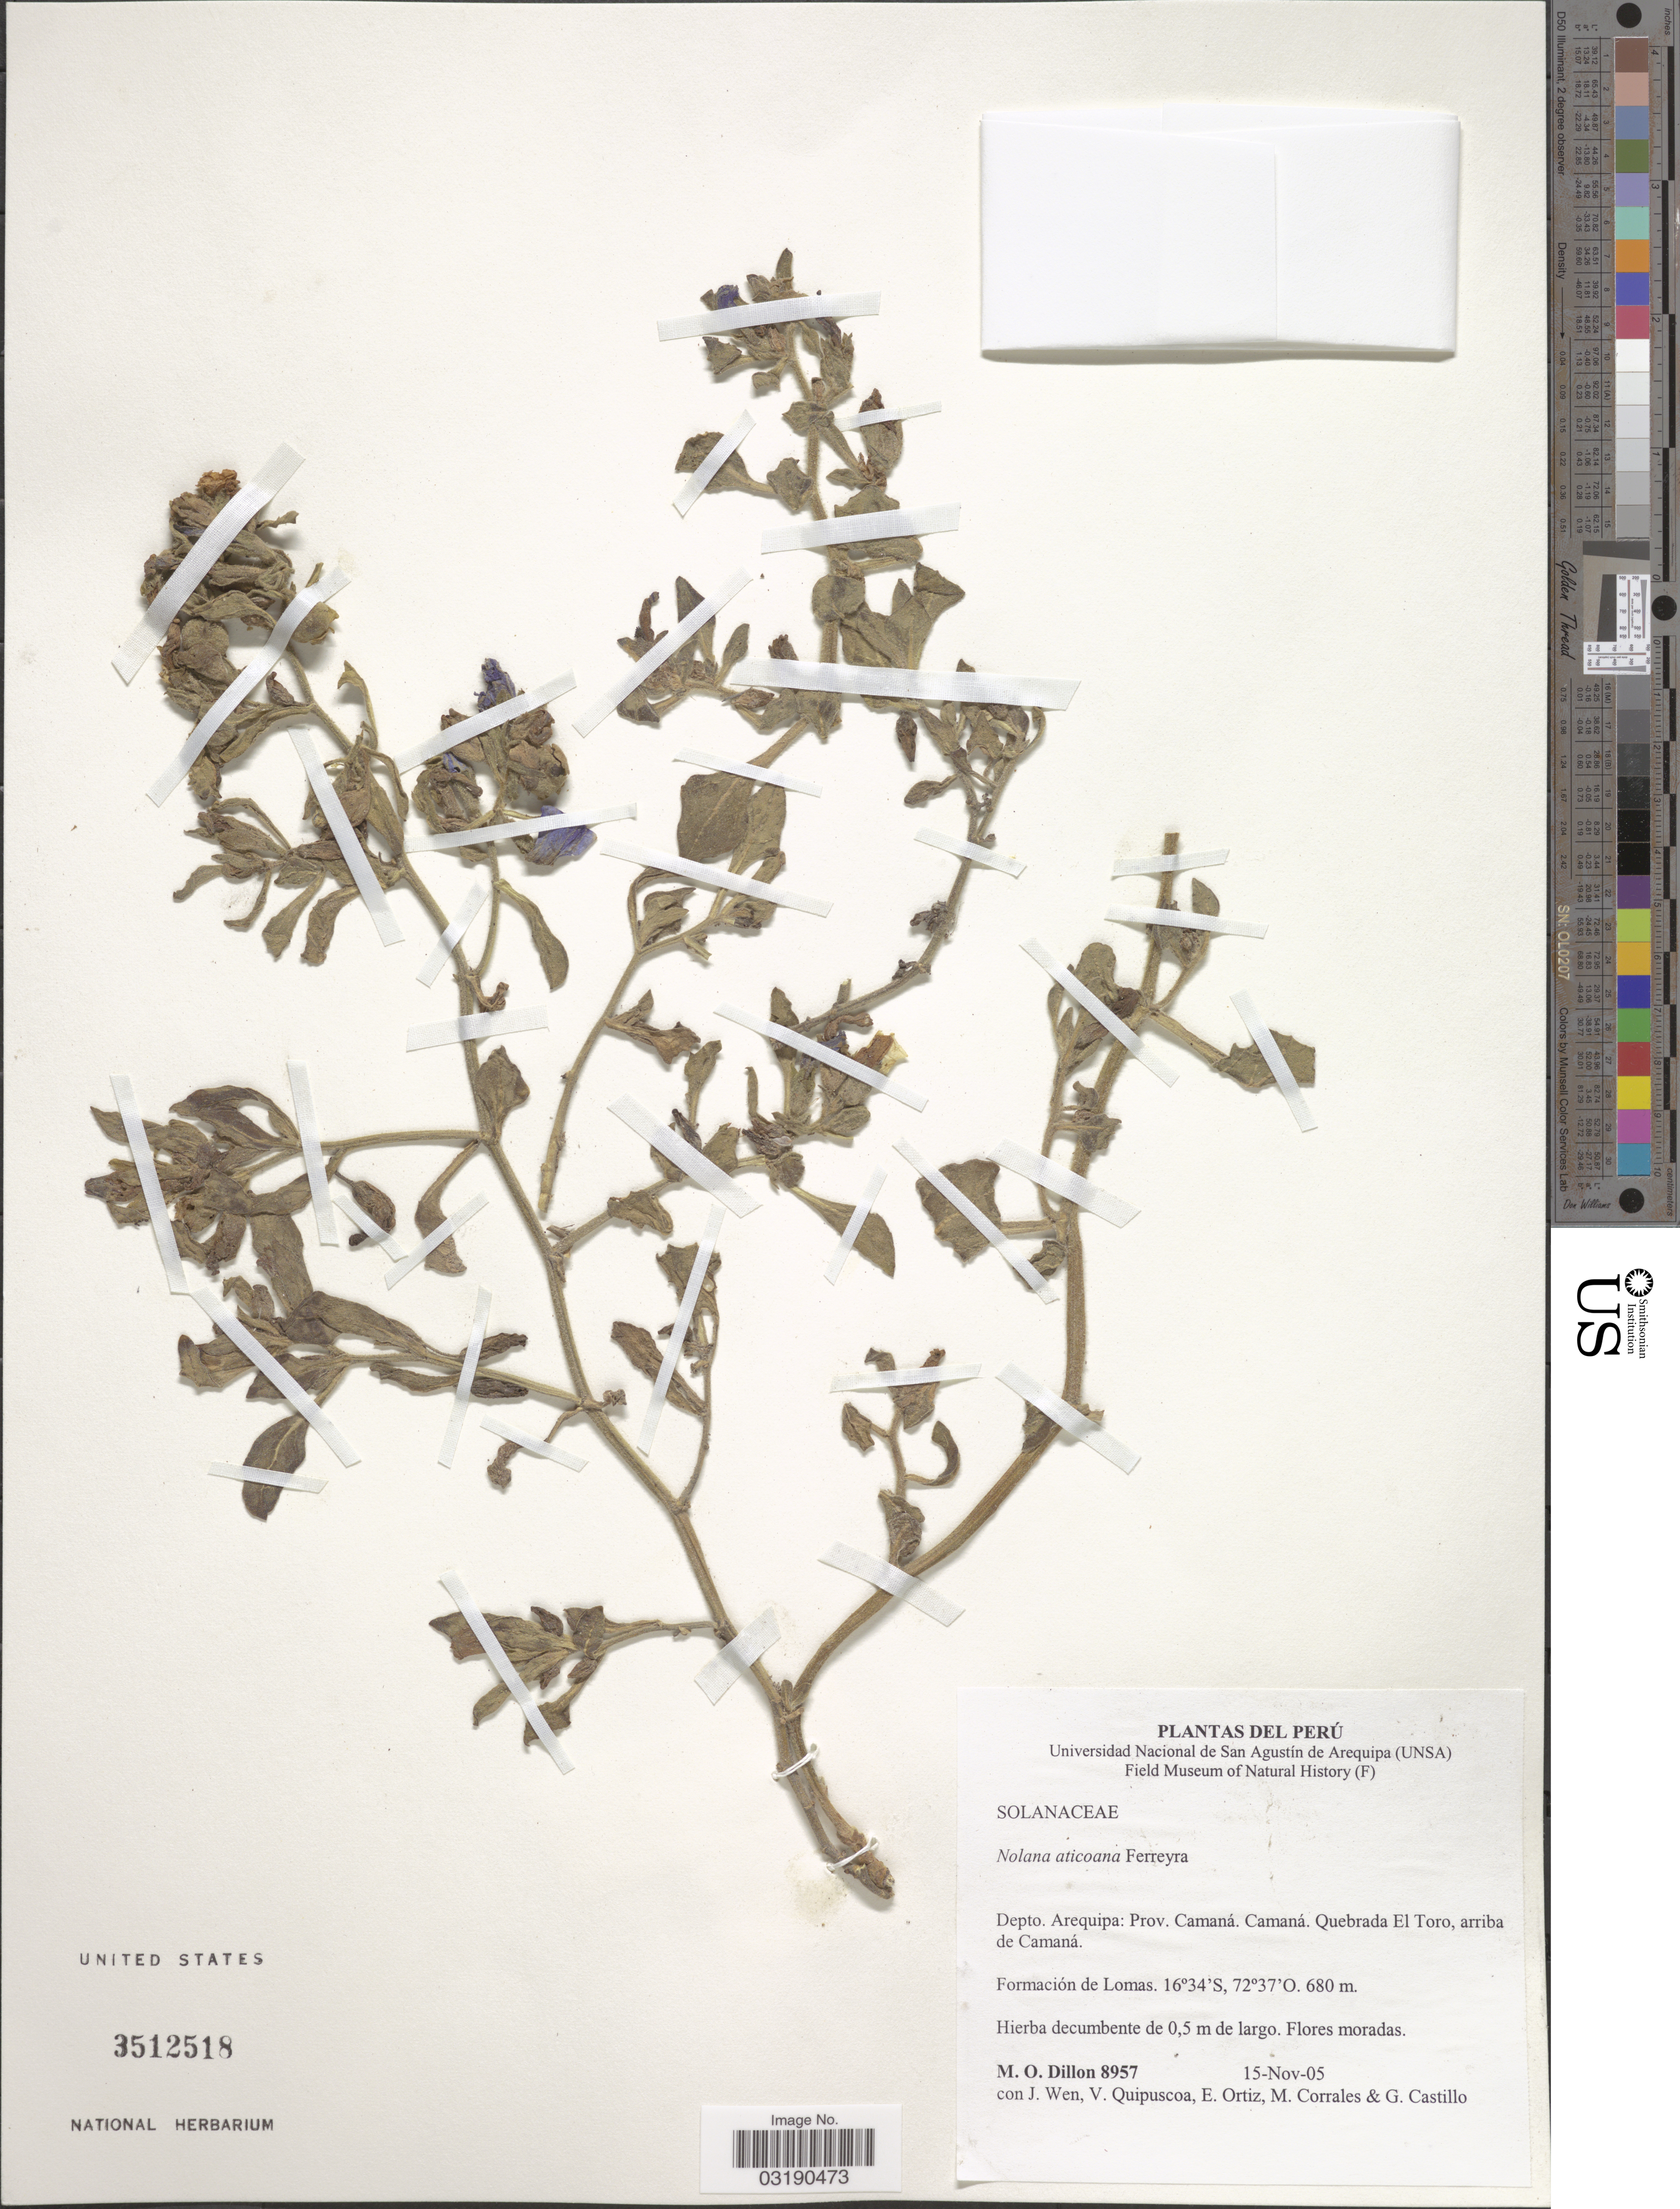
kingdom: Plantae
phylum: Tracheophyta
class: Magnoliopsida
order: Solanales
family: Solanaceae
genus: Nolana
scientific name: Nolana aticoana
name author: Ferreyra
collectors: M. O. Dillon, J. Wen, V. Quipuscoa, E. Ortiz & et al.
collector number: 8957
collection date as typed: Transcribed d/m/y: 15/11/5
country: Peru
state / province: Arequipa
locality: Depto. Arequipa: Prov. Camaná. Camaná. Quebrada El Toro, arriba de Camaná.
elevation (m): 680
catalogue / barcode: US 3512518